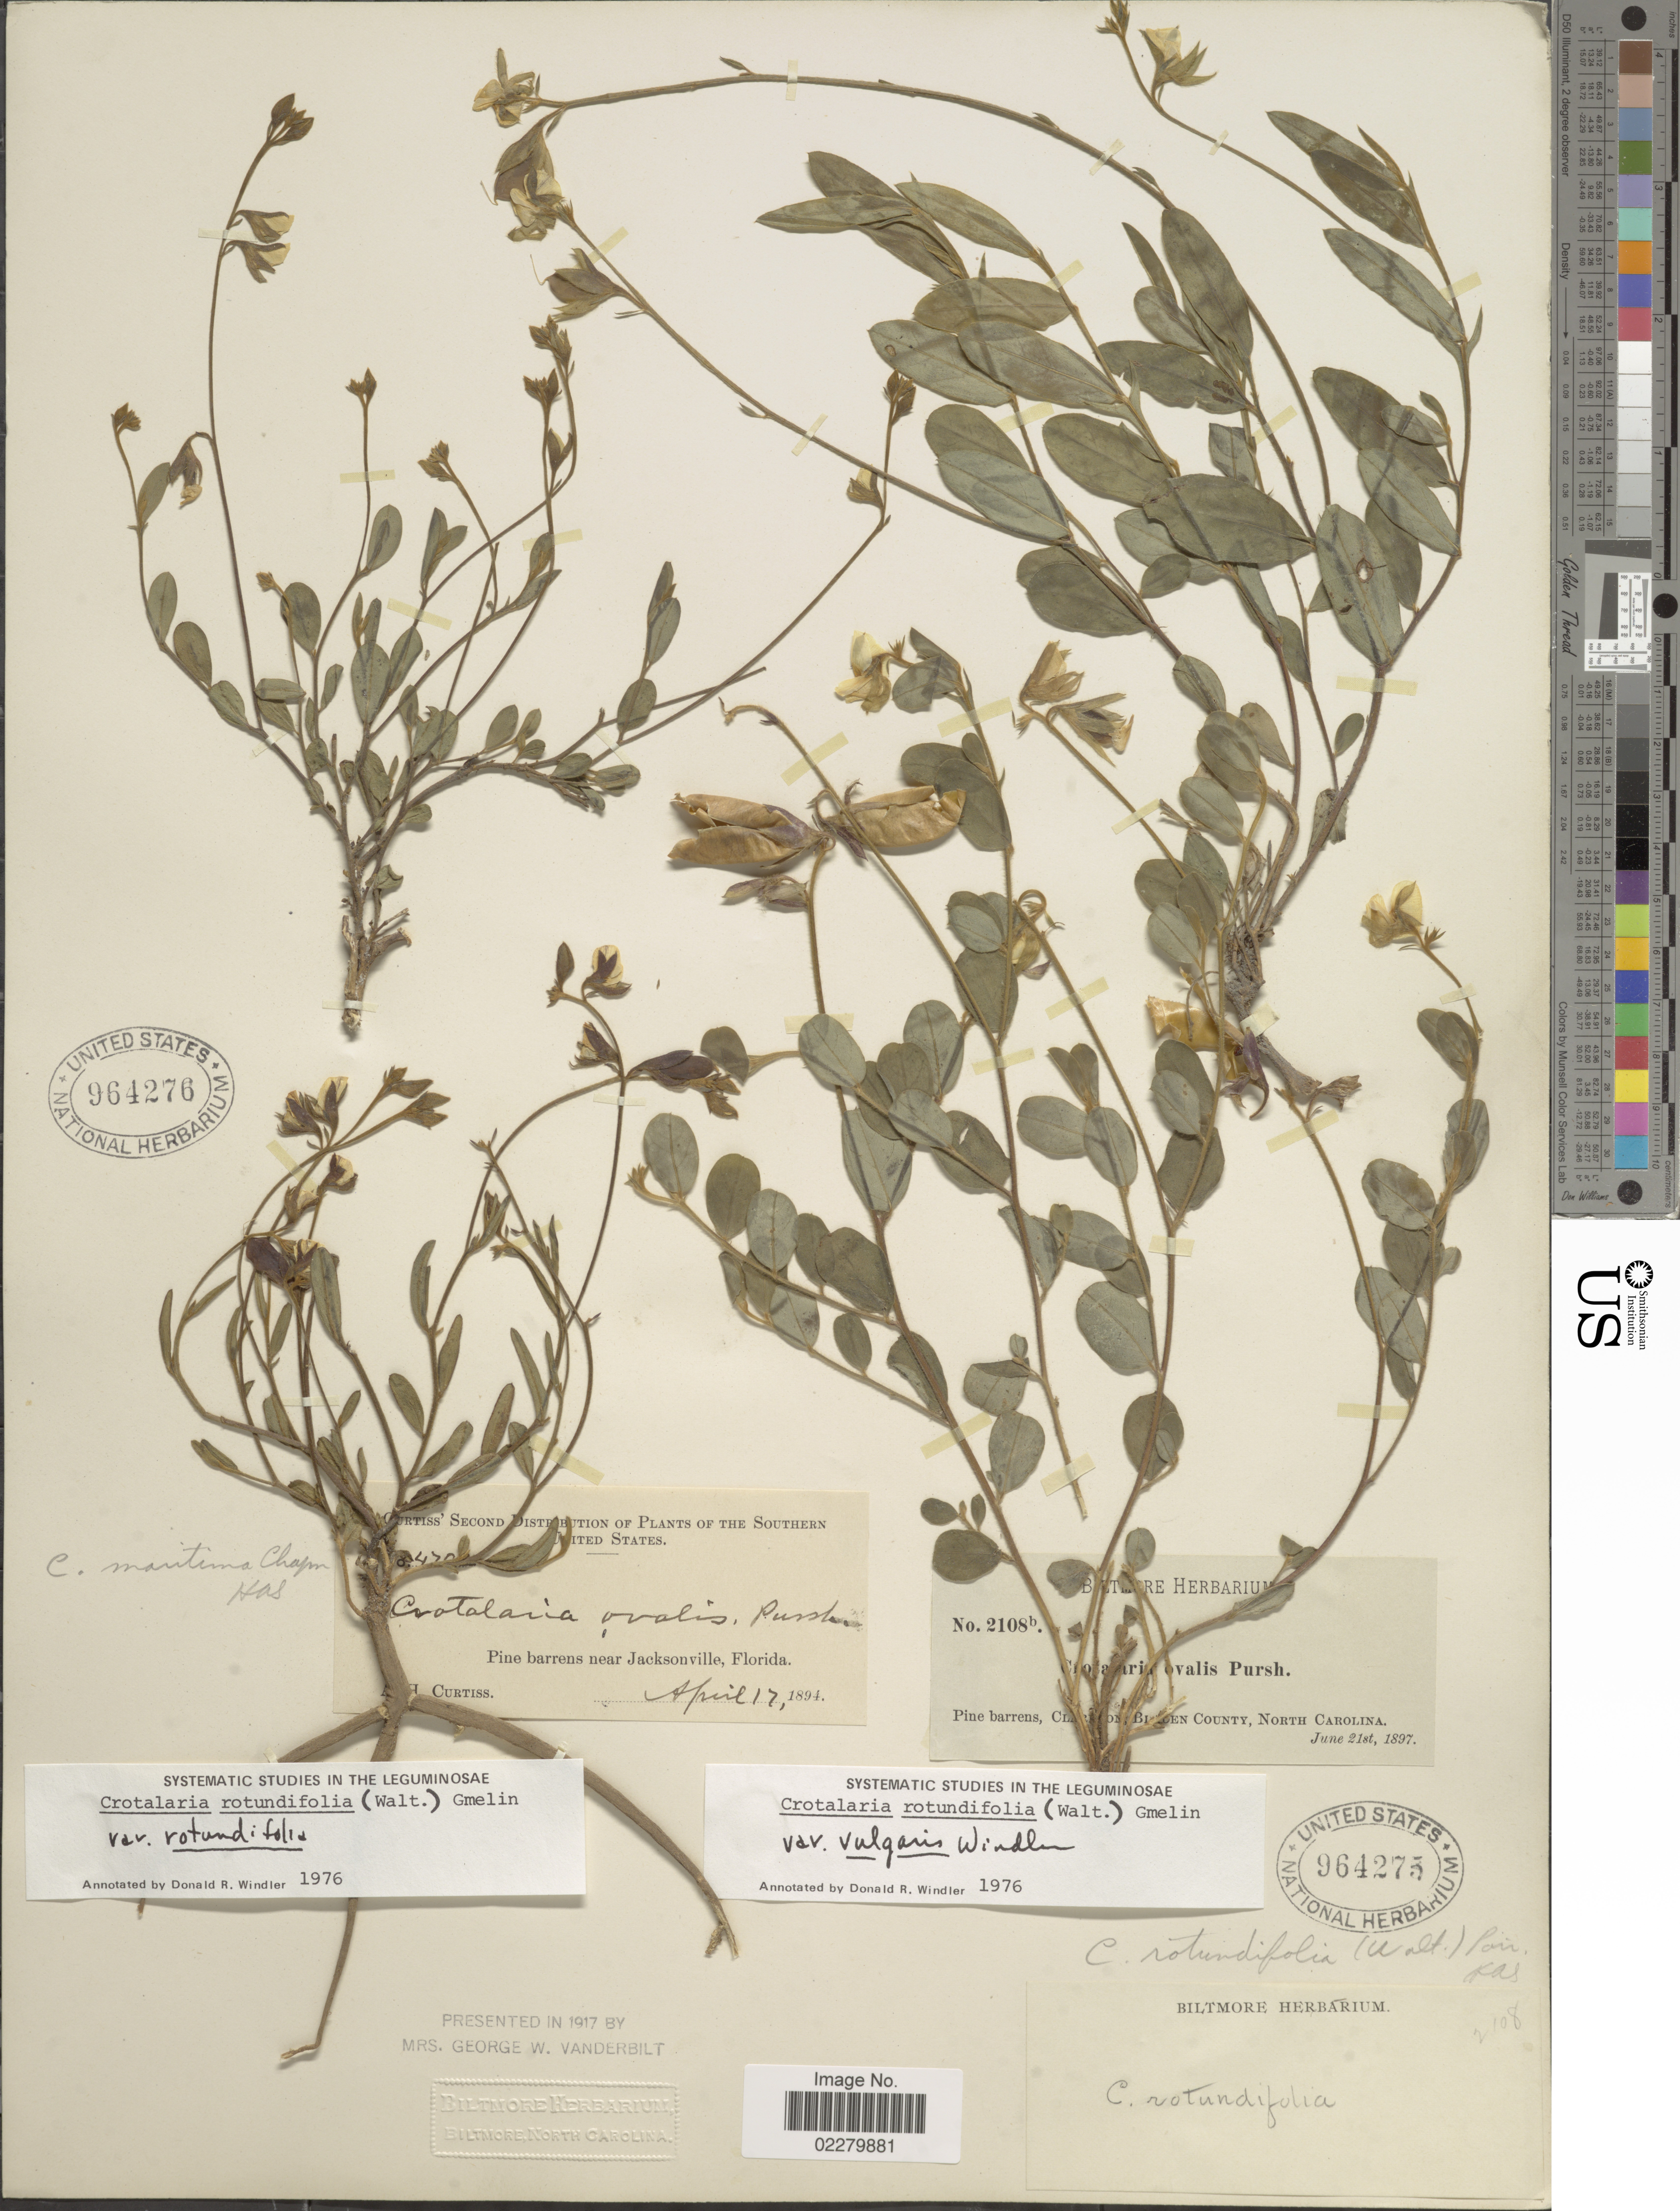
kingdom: Plantae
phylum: Tracheophyta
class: Magnoliopsida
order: Fabales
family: Fabaceae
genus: Crotalaria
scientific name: Crotalaria rotundifolia var. vulgaris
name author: Windler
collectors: -. Curtiss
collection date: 1894-04-17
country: United States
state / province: Florida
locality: Pine barrens near Jacksonville, Florida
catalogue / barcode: US 964276-2